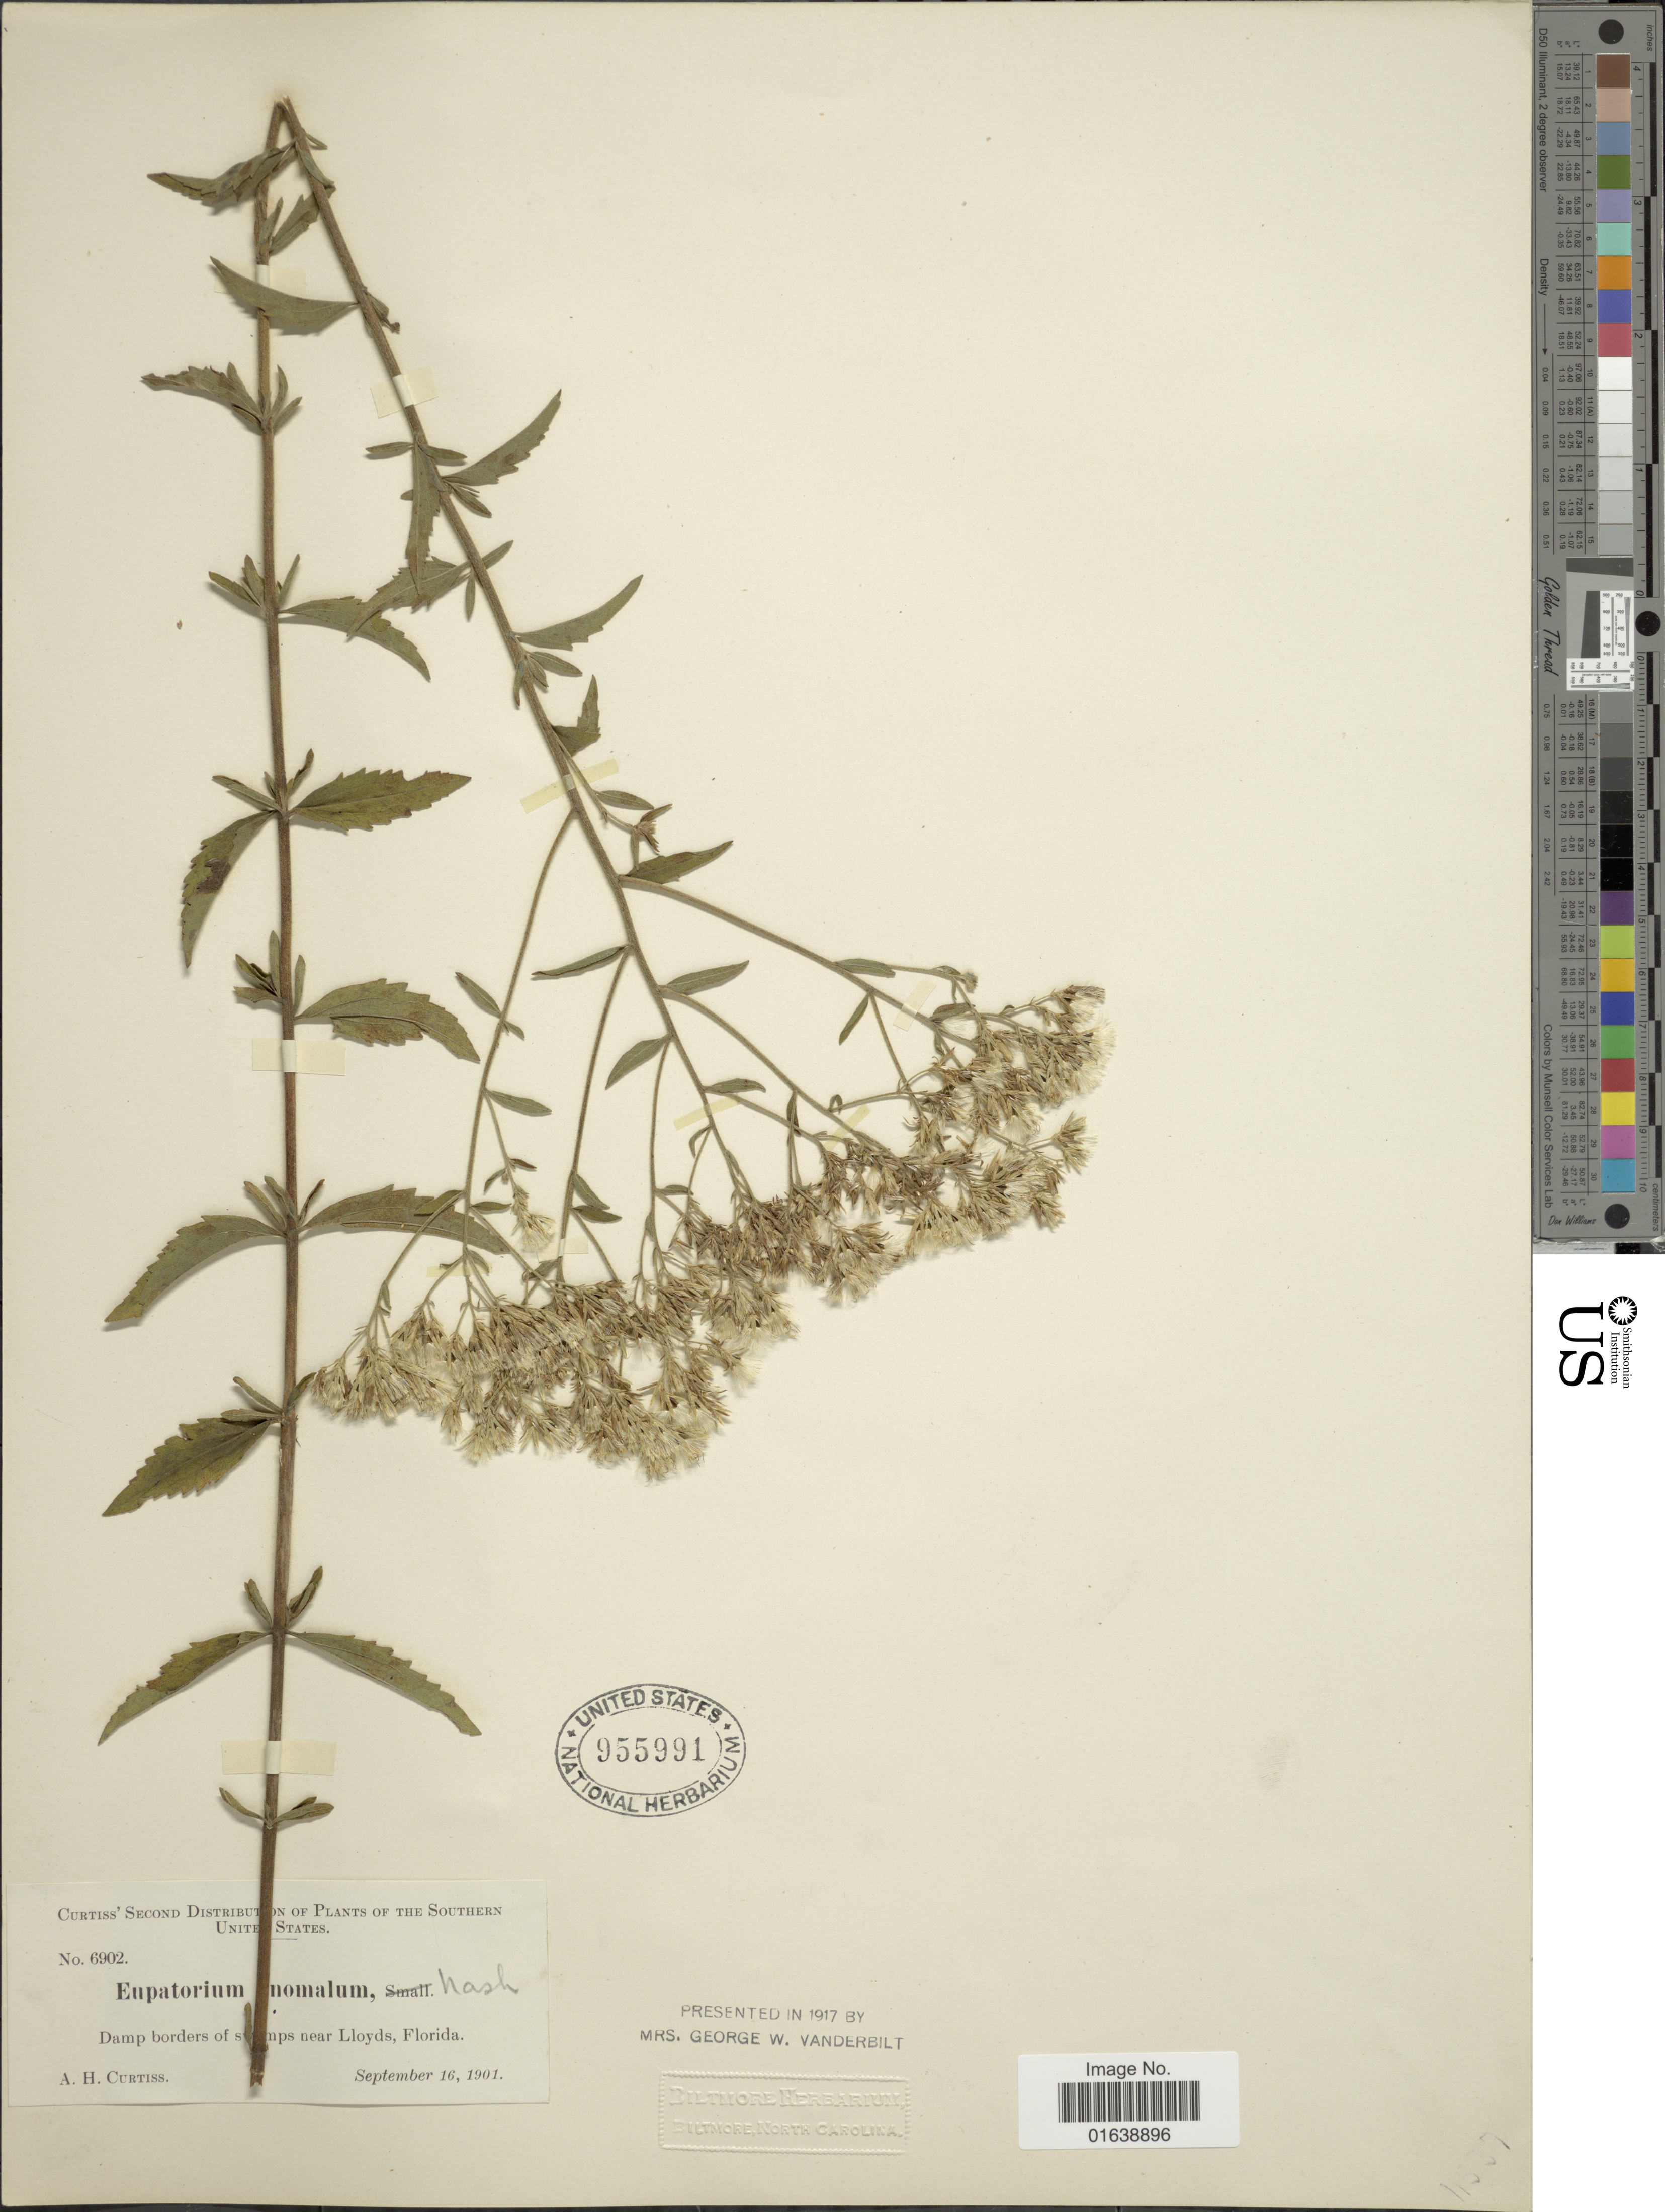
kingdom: Plantae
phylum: Tracheophyta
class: Magnoliopsida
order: Asterales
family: Asteraceae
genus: Eupatorium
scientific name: Eupatorium anomalum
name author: Nash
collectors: A. H. Curtiss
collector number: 6902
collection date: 1901-09-16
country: United States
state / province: Florida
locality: Damp borders of swamps near Lloyds, Florida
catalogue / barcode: US 955991